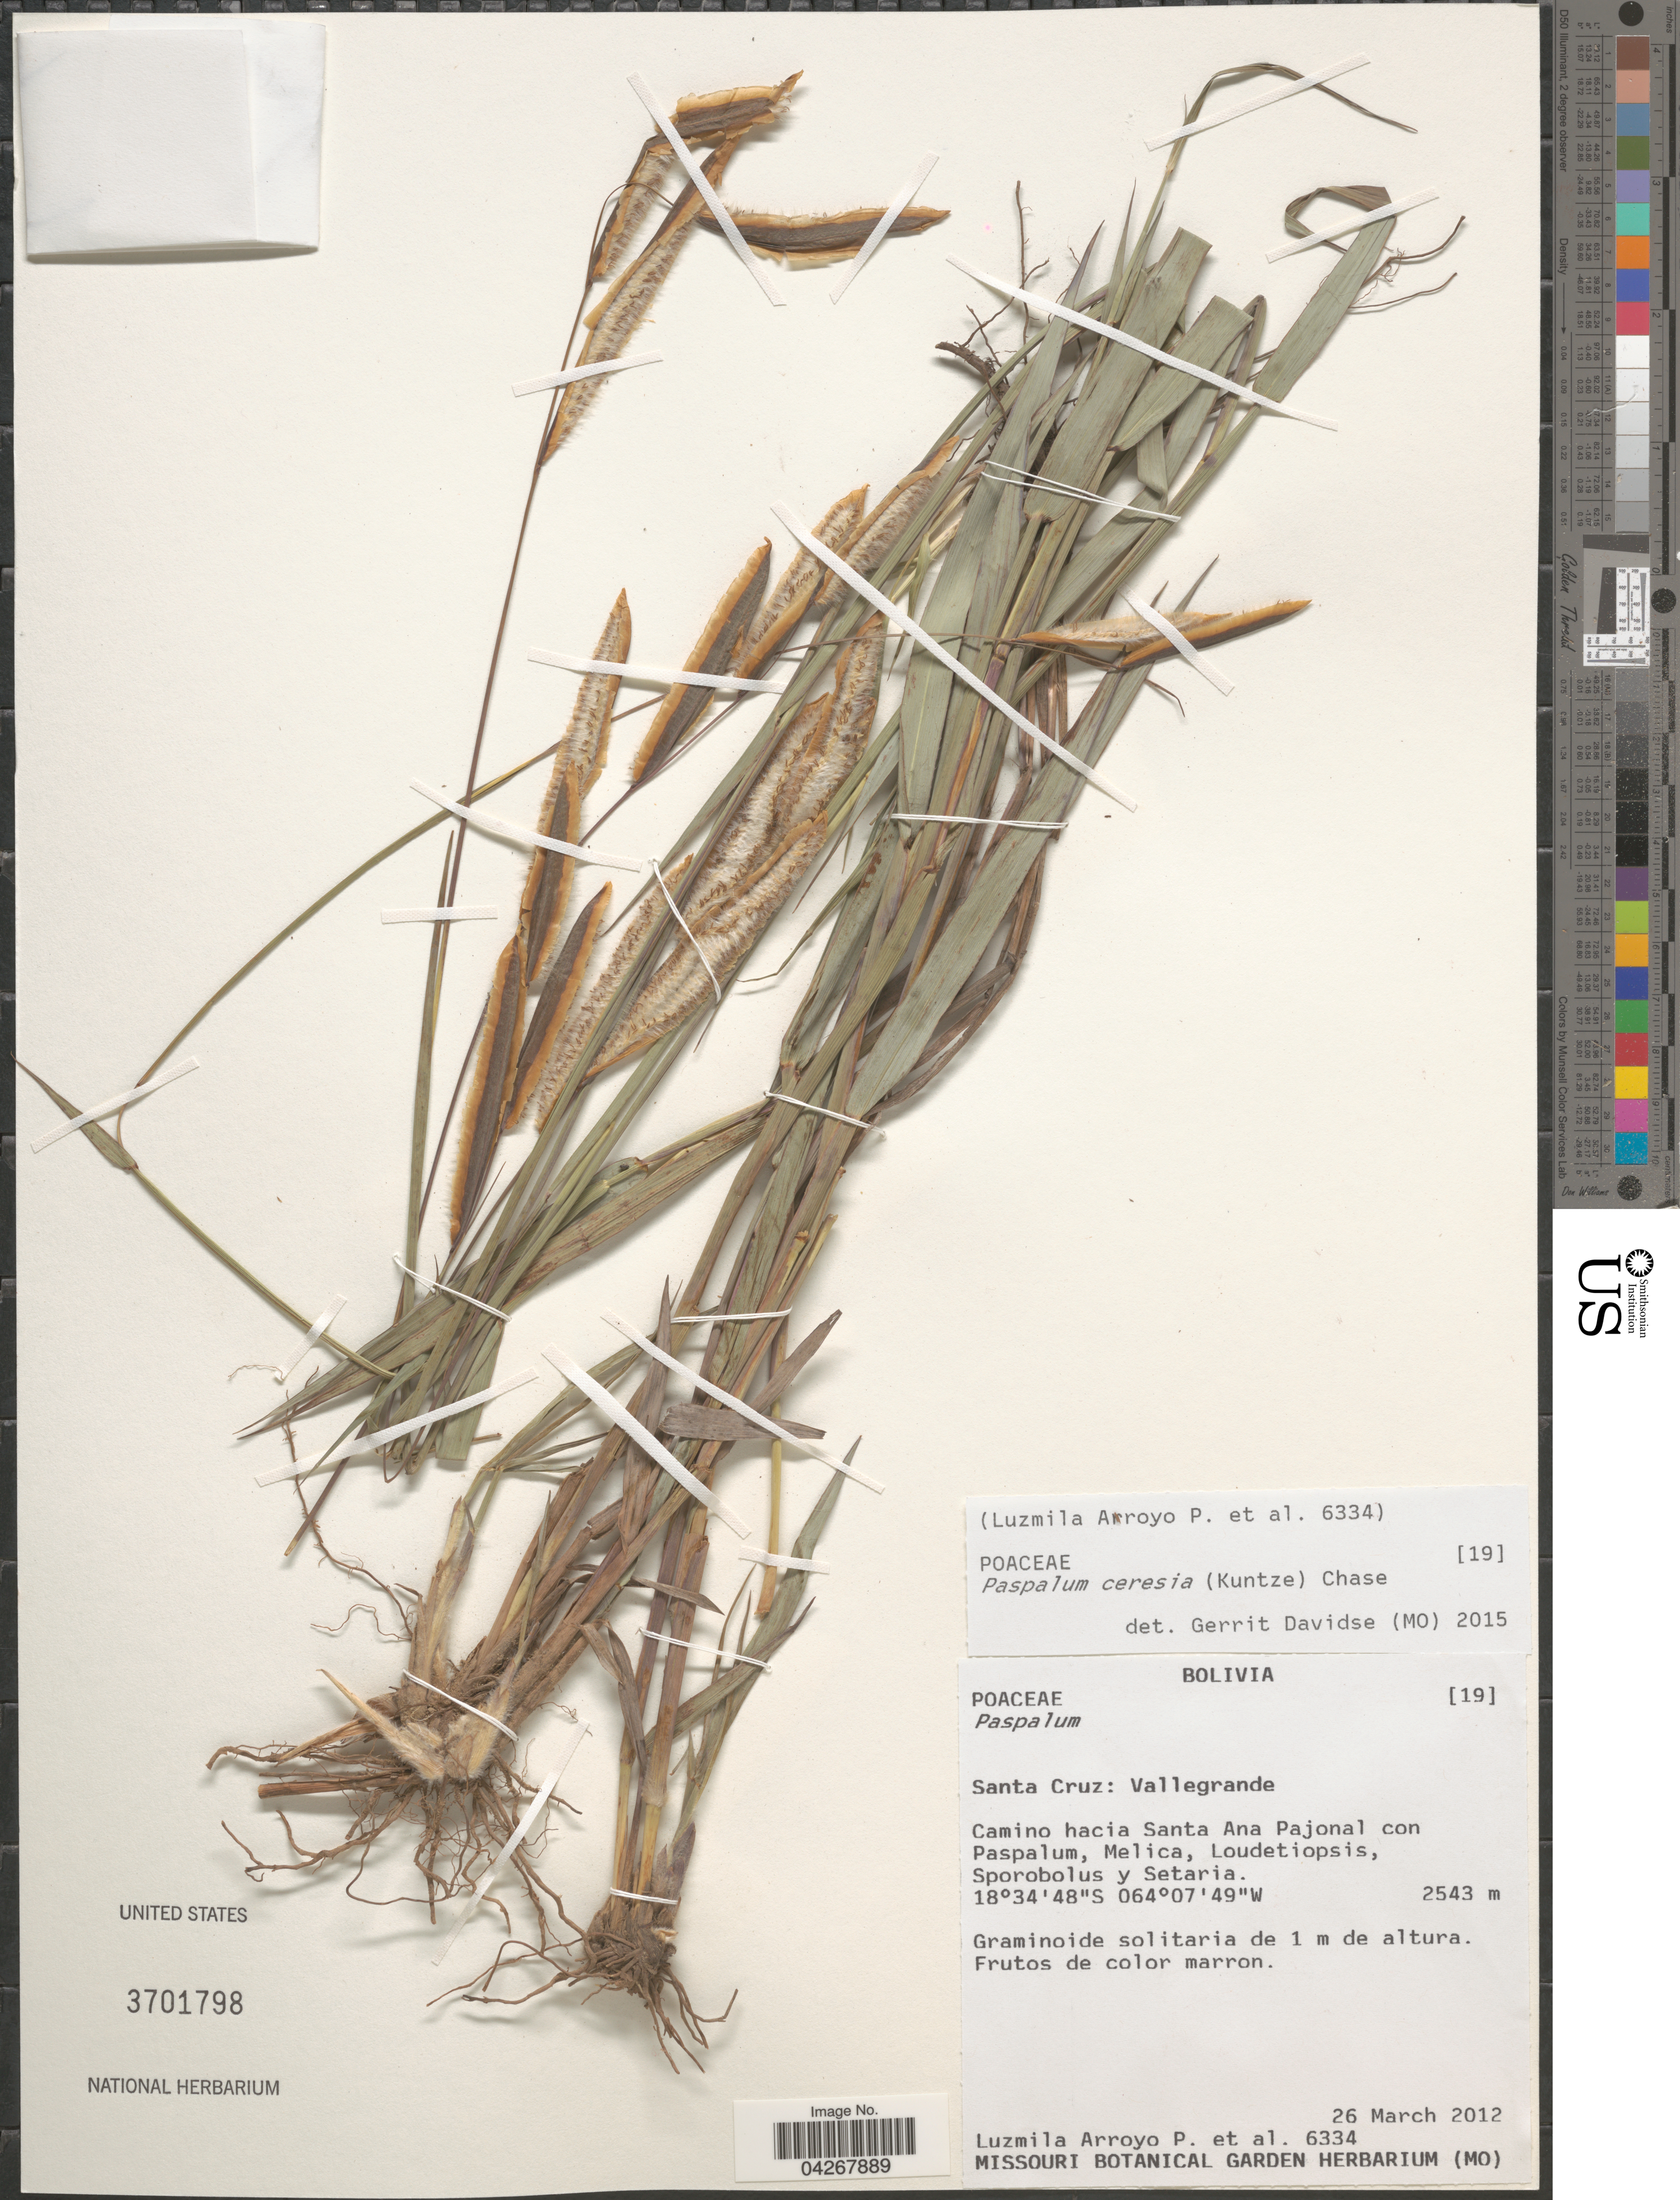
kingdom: Plantae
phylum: Tracheophyta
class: Liliopsida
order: Poales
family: Poaceae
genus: Paspalum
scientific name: Paspalum ceresia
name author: (Kuntze) Chase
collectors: L. Arroyo P. & et al.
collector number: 6334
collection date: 2012-03-26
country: Bolivia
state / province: Santa Cruz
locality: Santa Cruz: Vallegrande. Camino hacia Santa Ana Pajonal.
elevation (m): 2543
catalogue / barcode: US 3701798